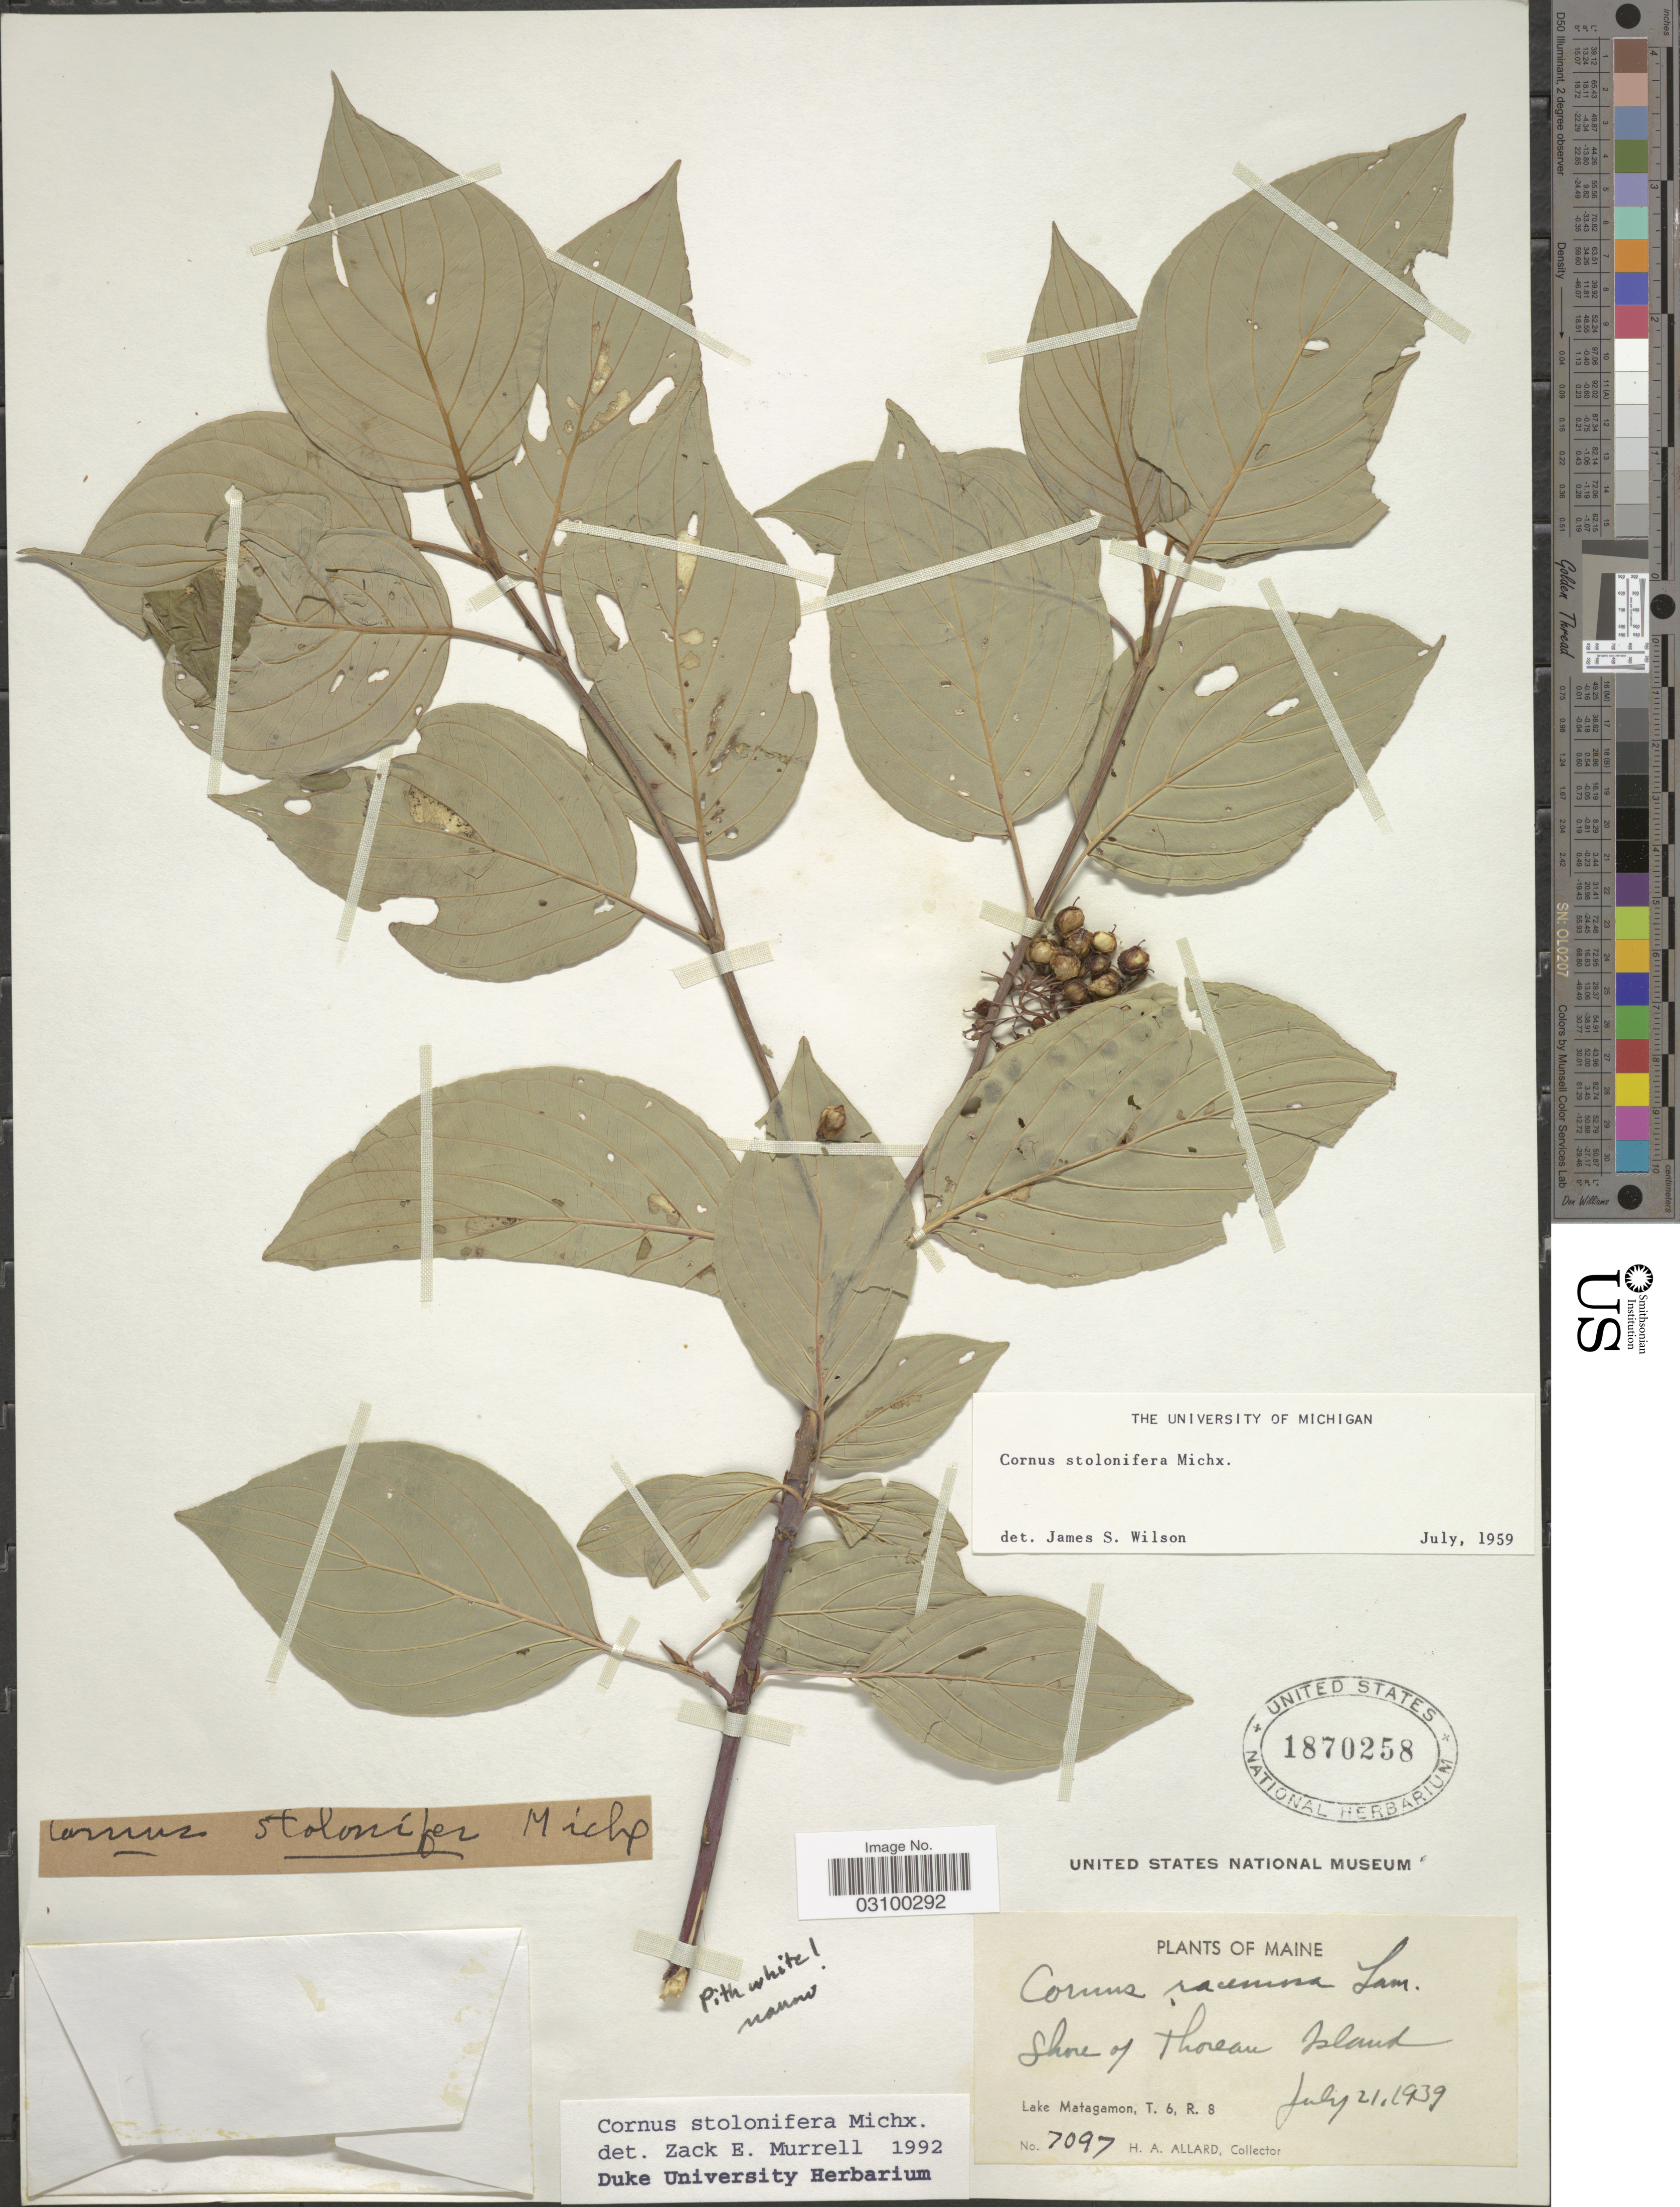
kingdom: Plantae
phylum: Tracheophyta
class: Magnoliopsida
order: Cornales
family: Cornaceae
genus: Cornus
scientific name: Cornus sericea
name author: L.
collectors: H. A. Allard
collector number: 7097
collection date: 1939-07-21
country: United States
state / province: Maine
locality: Shore of Thoreau Island. Lake Matagamon, T6, R8.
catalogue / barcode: US 1870258